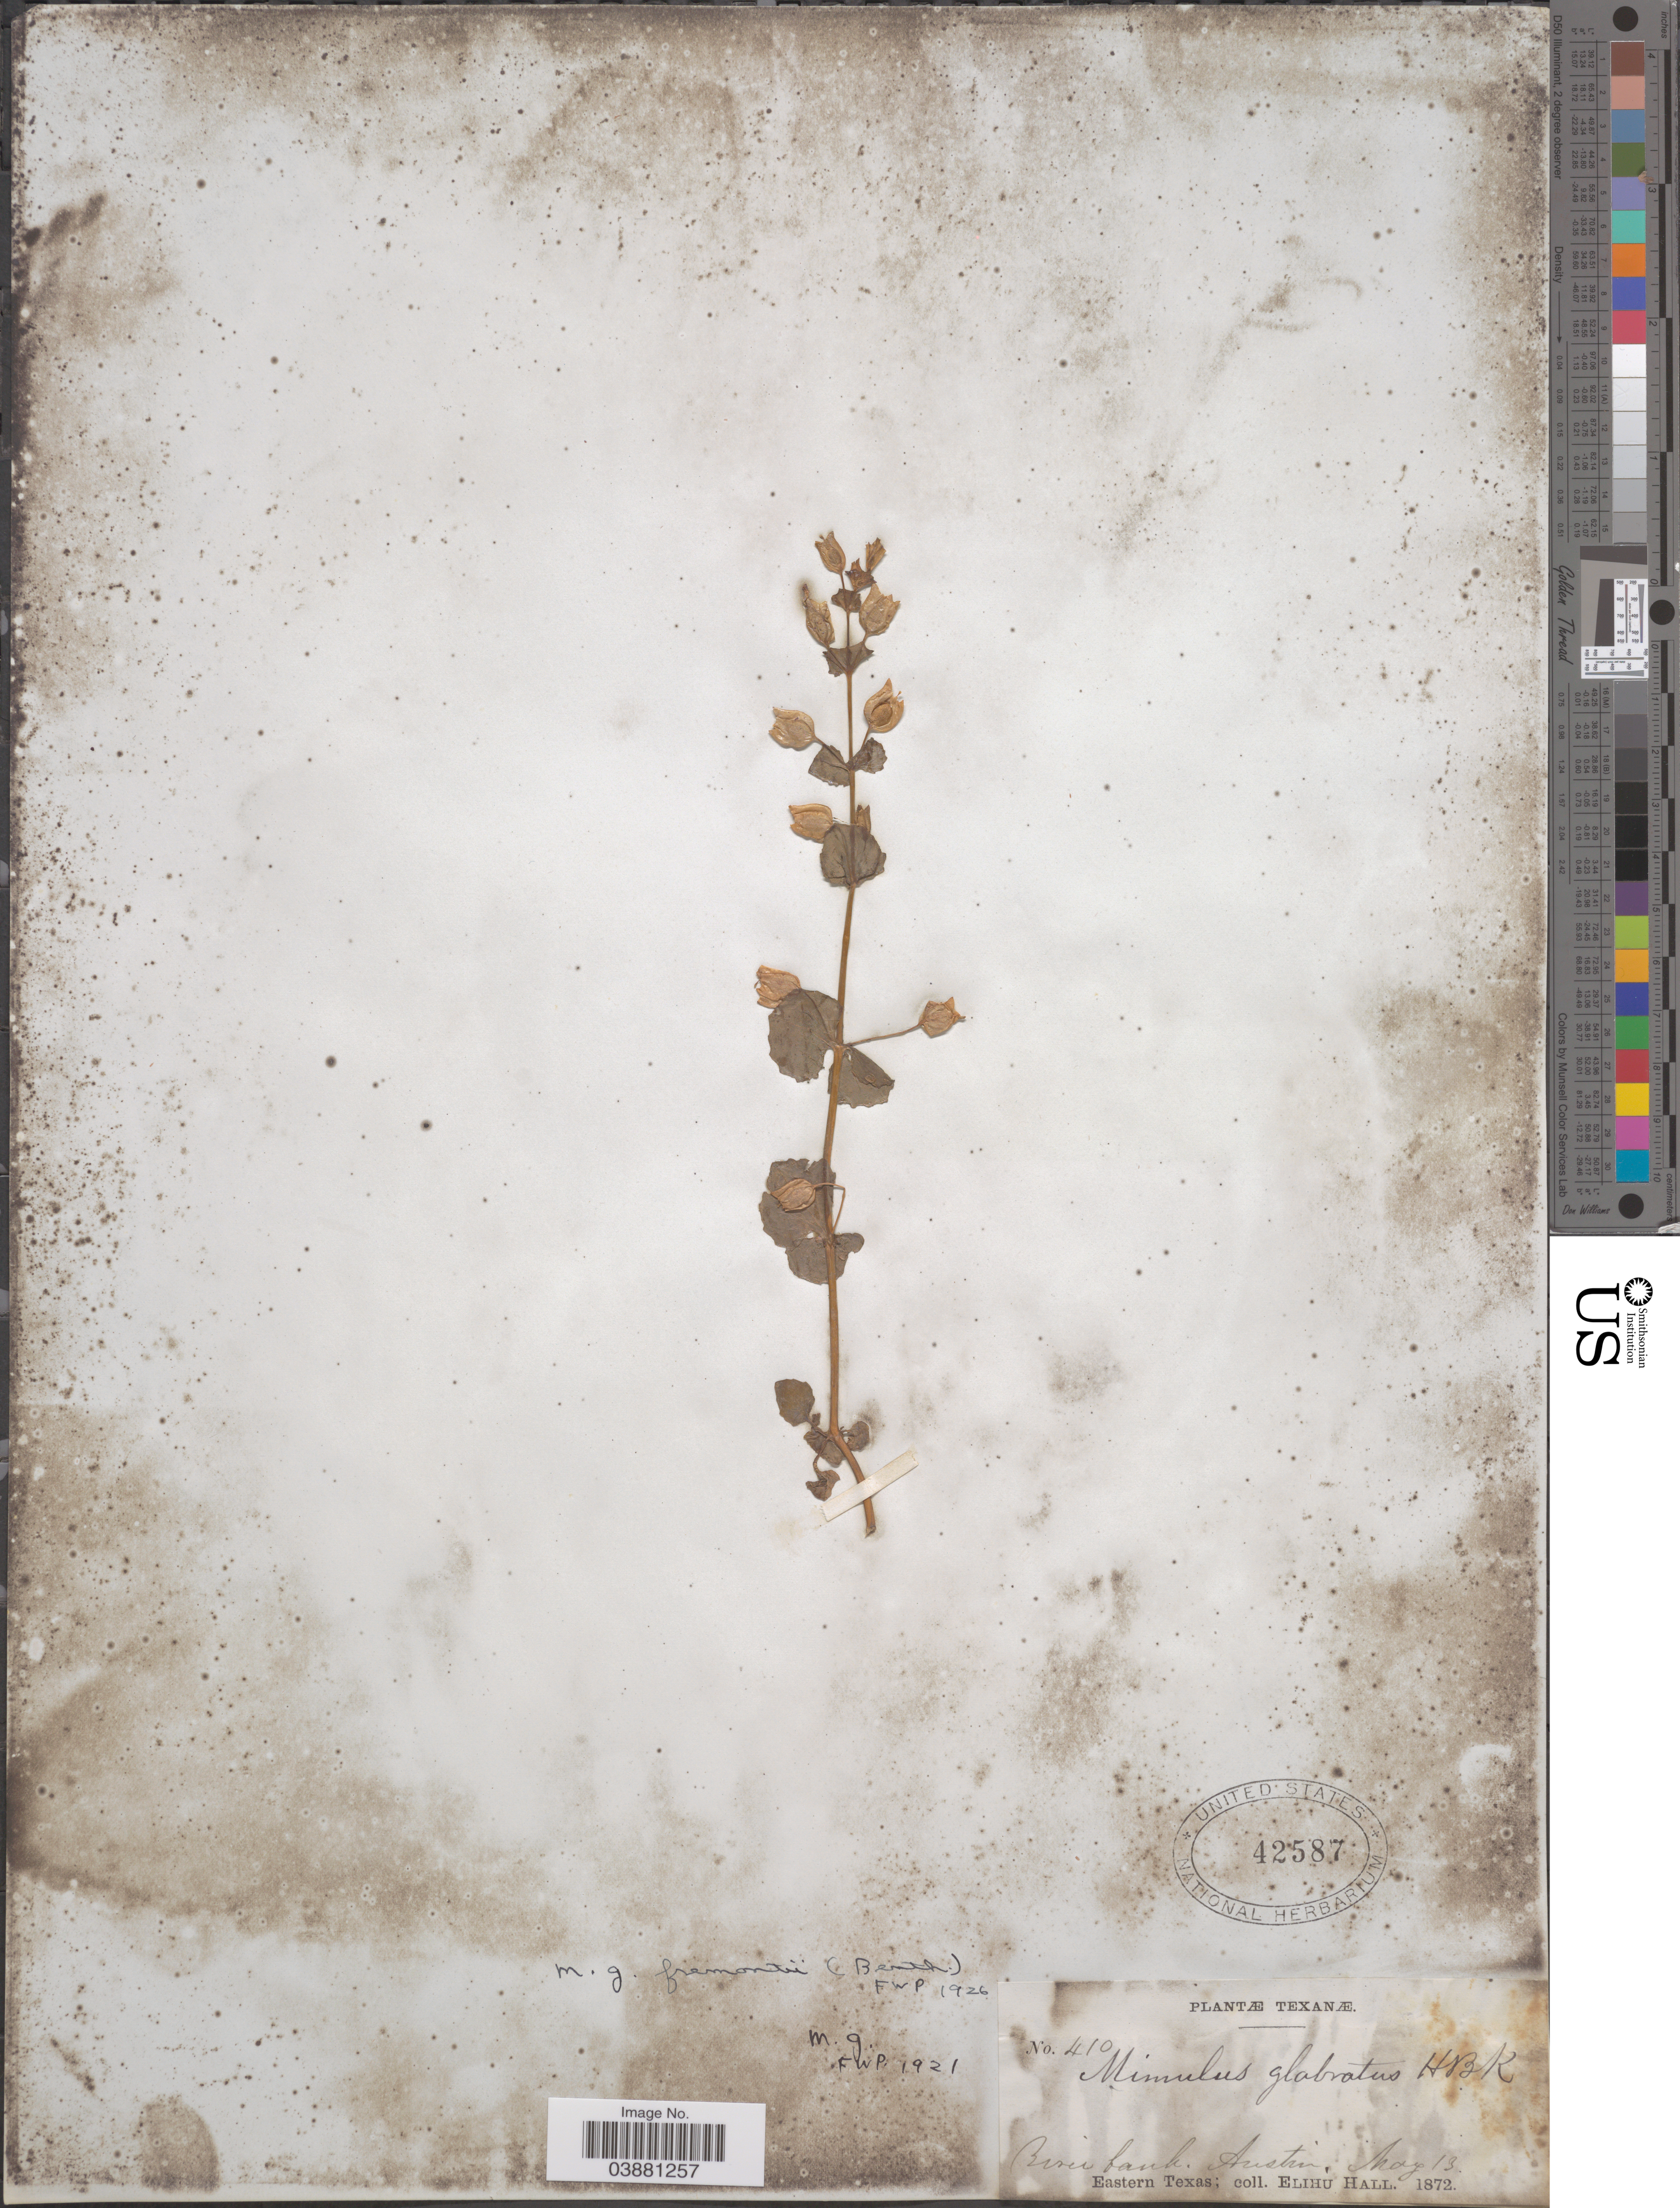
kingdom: Plantae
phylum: Tracheophyta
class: Magnoliopsida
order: Lamiales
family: Phrymaceae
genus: Mimulus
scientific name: Mimulus glabratus var. fremontii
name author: Kunth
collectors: E. Hall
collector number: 410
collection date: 1872-05-13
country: United States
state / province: Texas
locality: River bank. Austin. Eastern Texas.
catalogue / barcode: US 42587